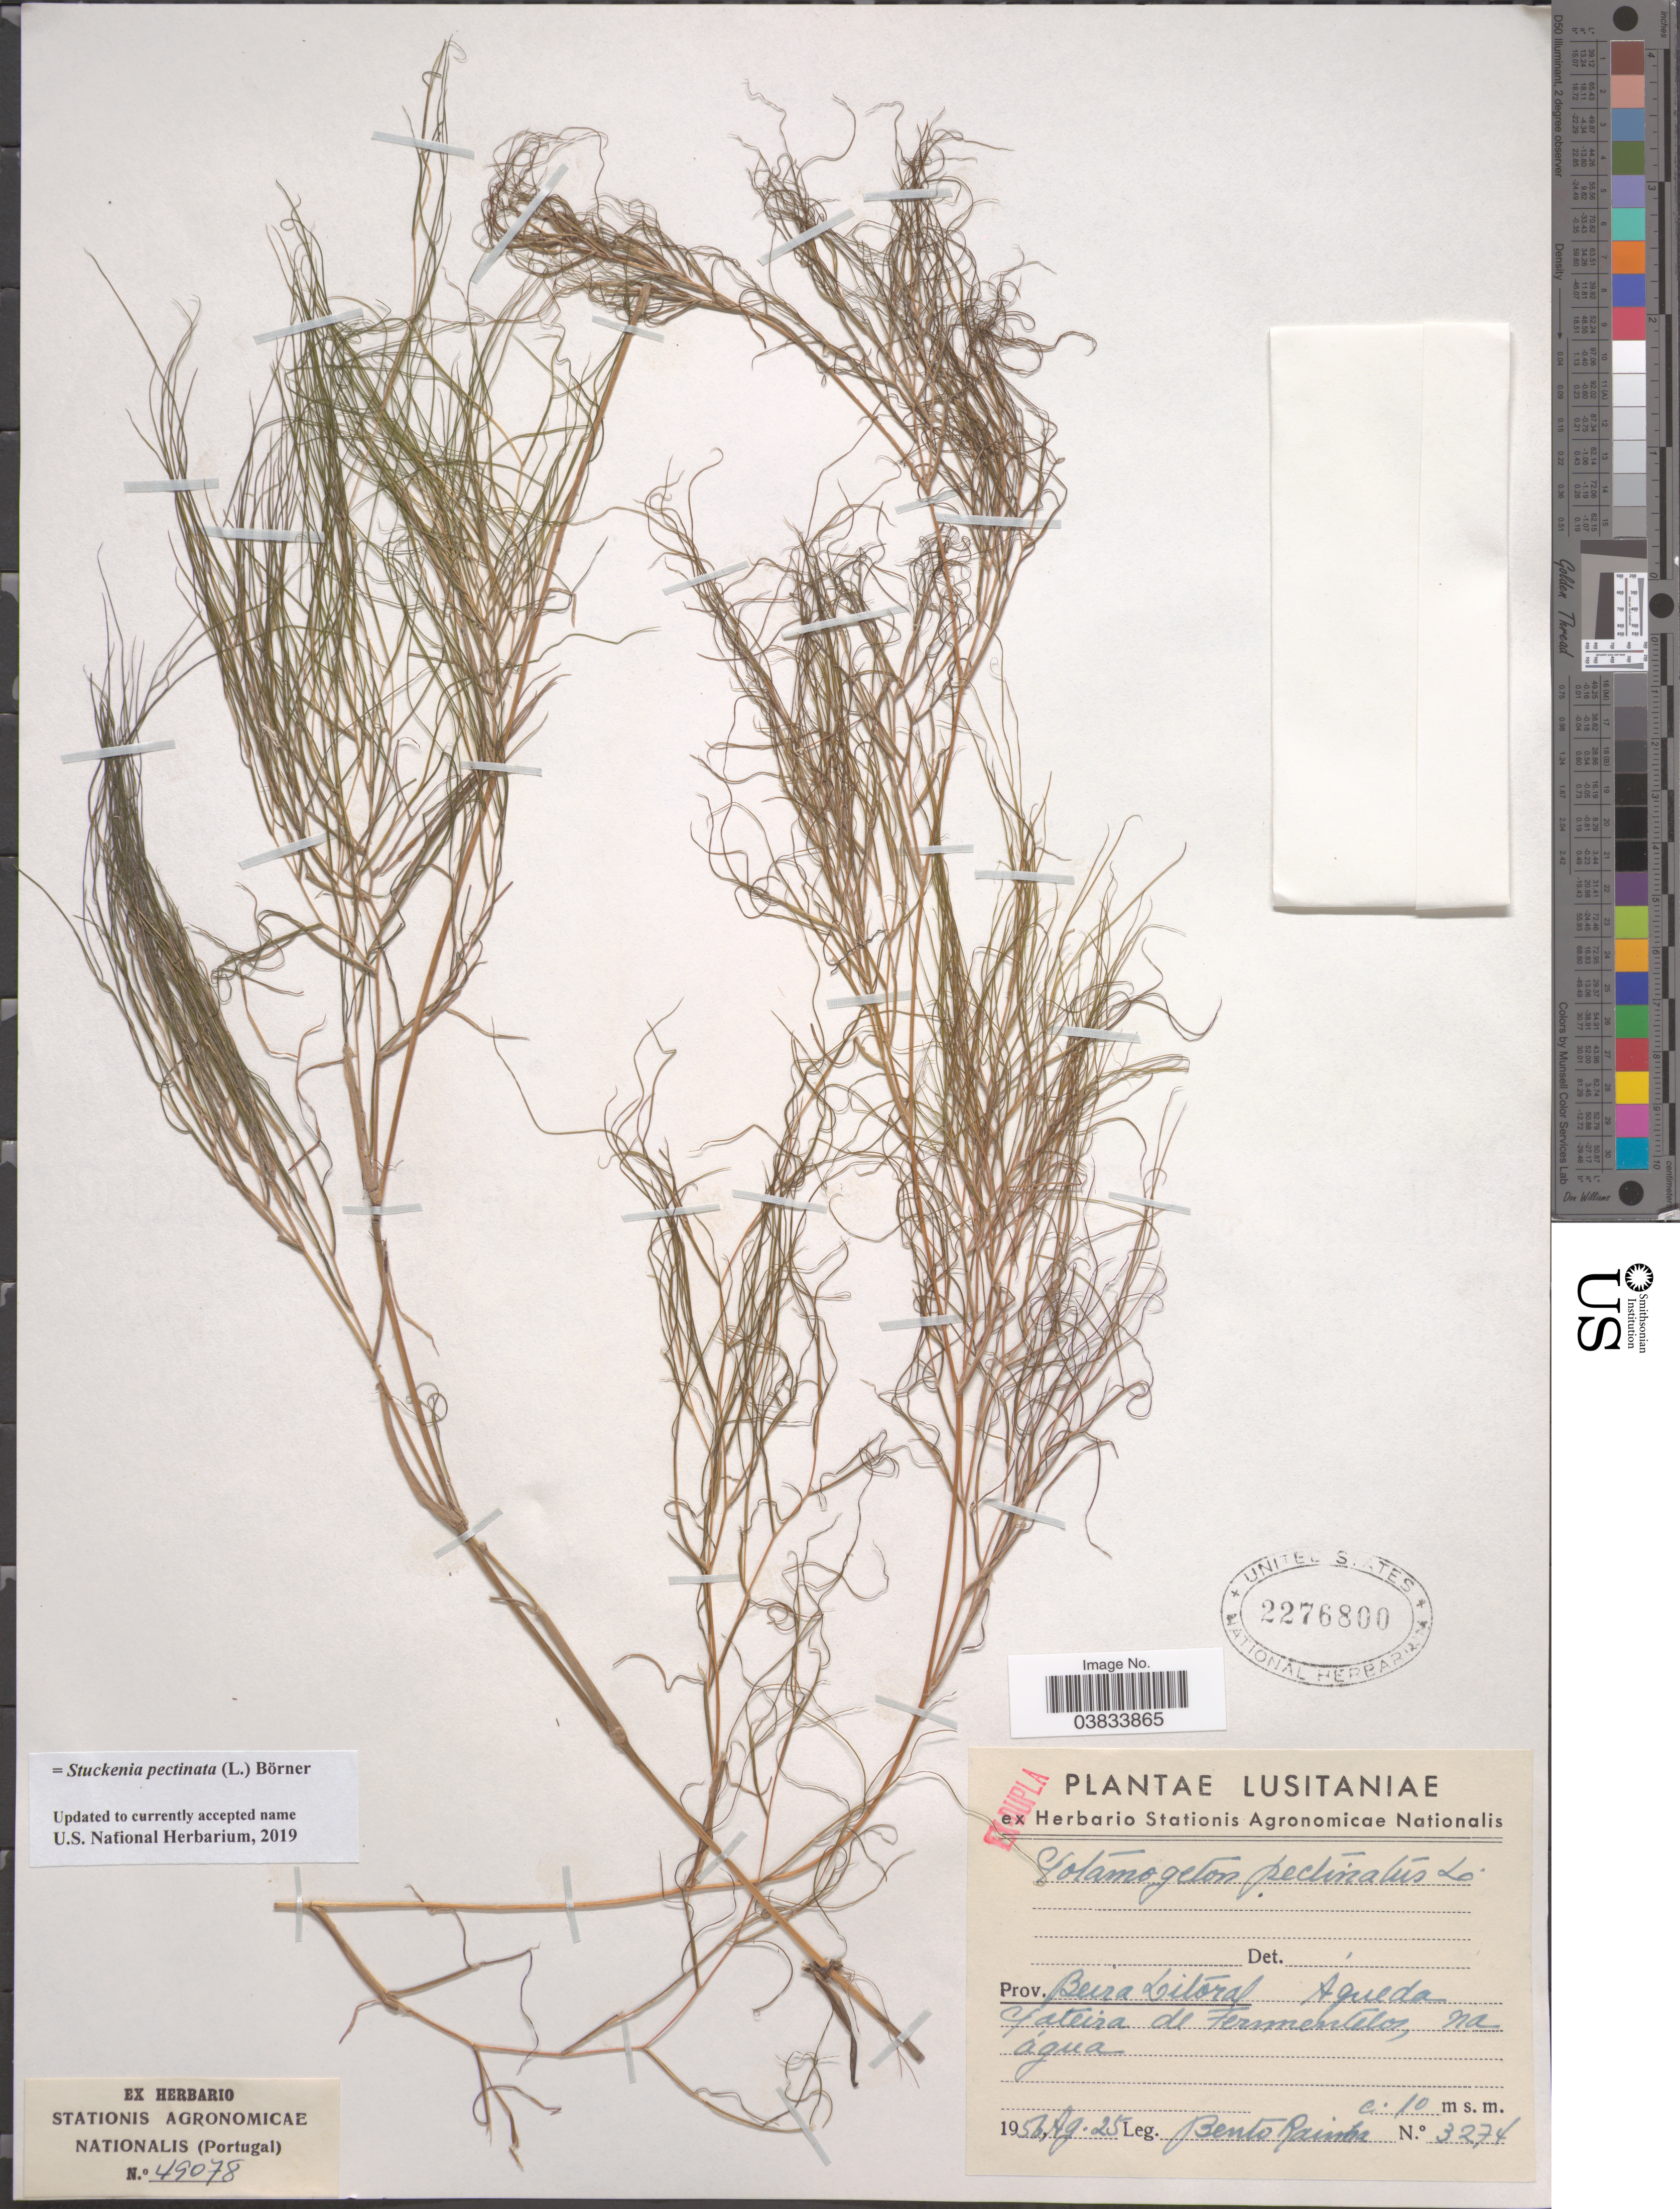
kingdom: Plantae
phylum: Tracheophyta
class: Liliopsida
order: Alismatales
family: Potamogetonaceae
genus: Stuckenia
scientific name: Stuckenia pectinata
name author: (L.) Börner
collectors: B. Rainha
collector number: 3274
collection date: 1956-08-25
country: Portugal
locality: Lusitaniae. Prov. Beira Litoral. Agueda Pateira de Fermentelos, na água.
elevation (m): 10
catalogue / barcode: US 2276800